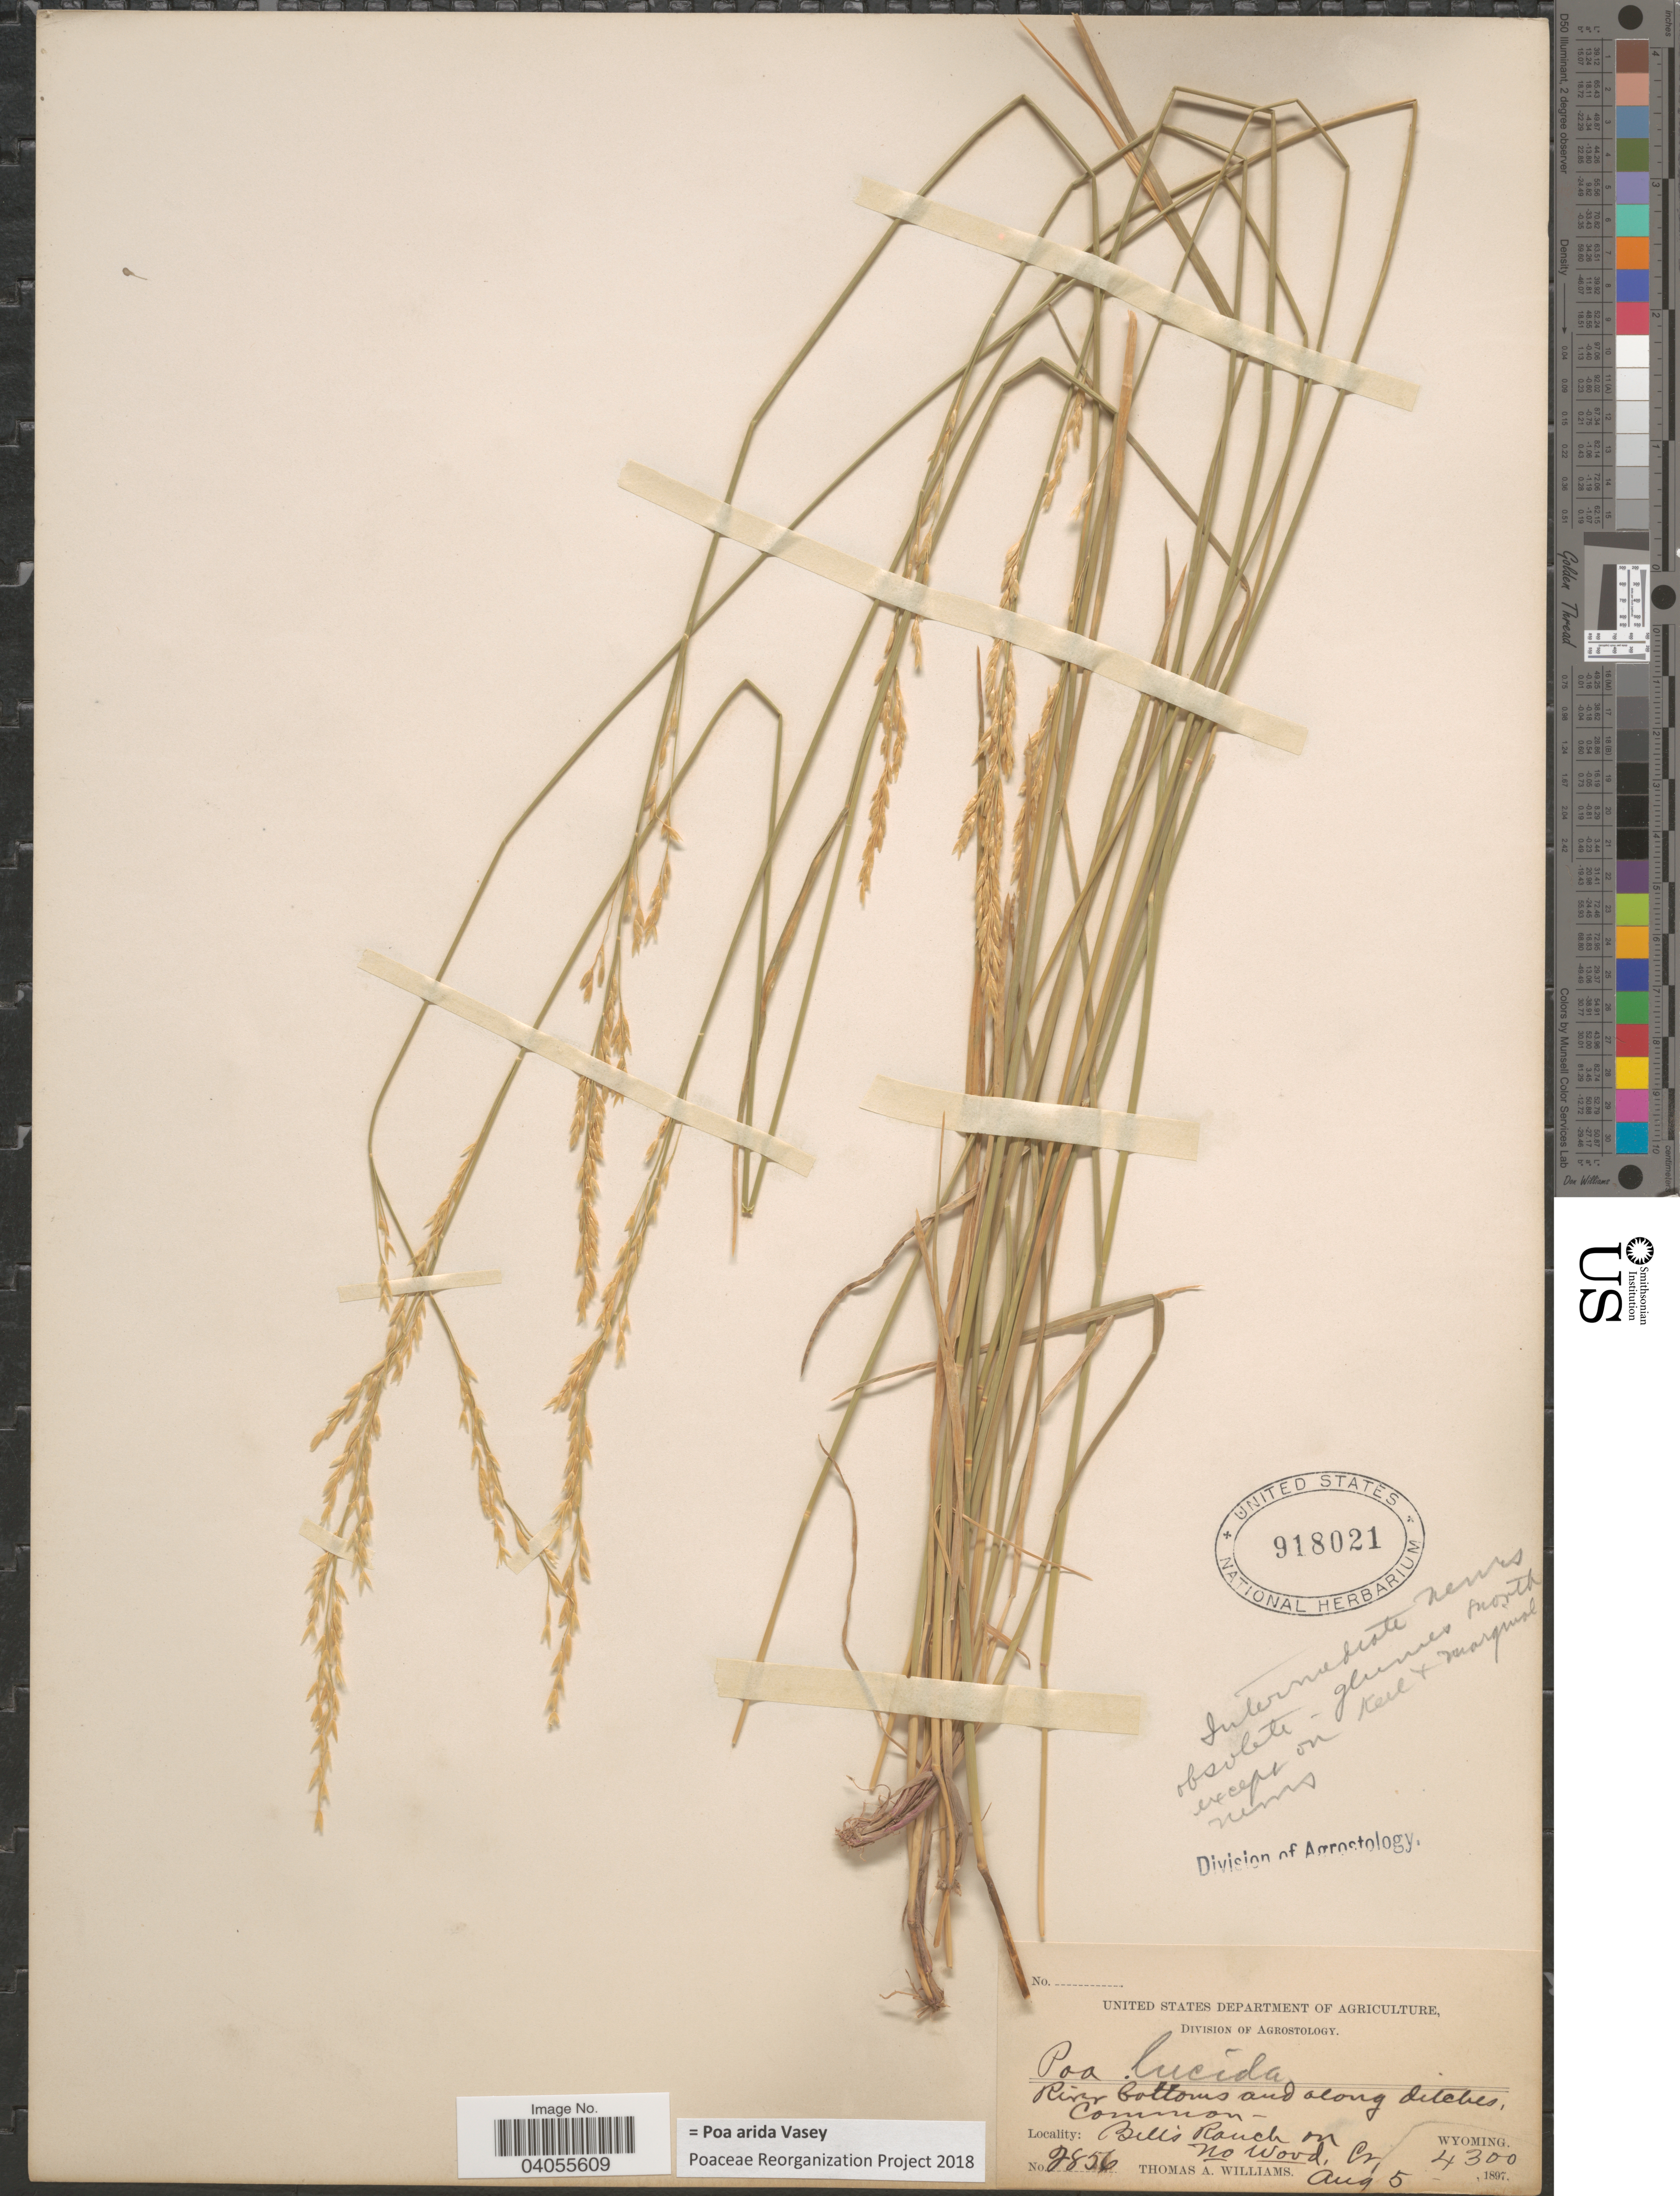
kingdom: Plantae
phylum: Tracheophyta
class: Liliopsida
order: Poales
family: Poaceae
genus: Poa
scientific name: Poa arida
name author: Vasey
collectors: T. A. Williams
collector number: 2856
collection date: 1897-08-05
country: United States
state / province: Wyoming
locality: Bill's Ranch on No Wood Cr.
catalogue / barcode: US 918021